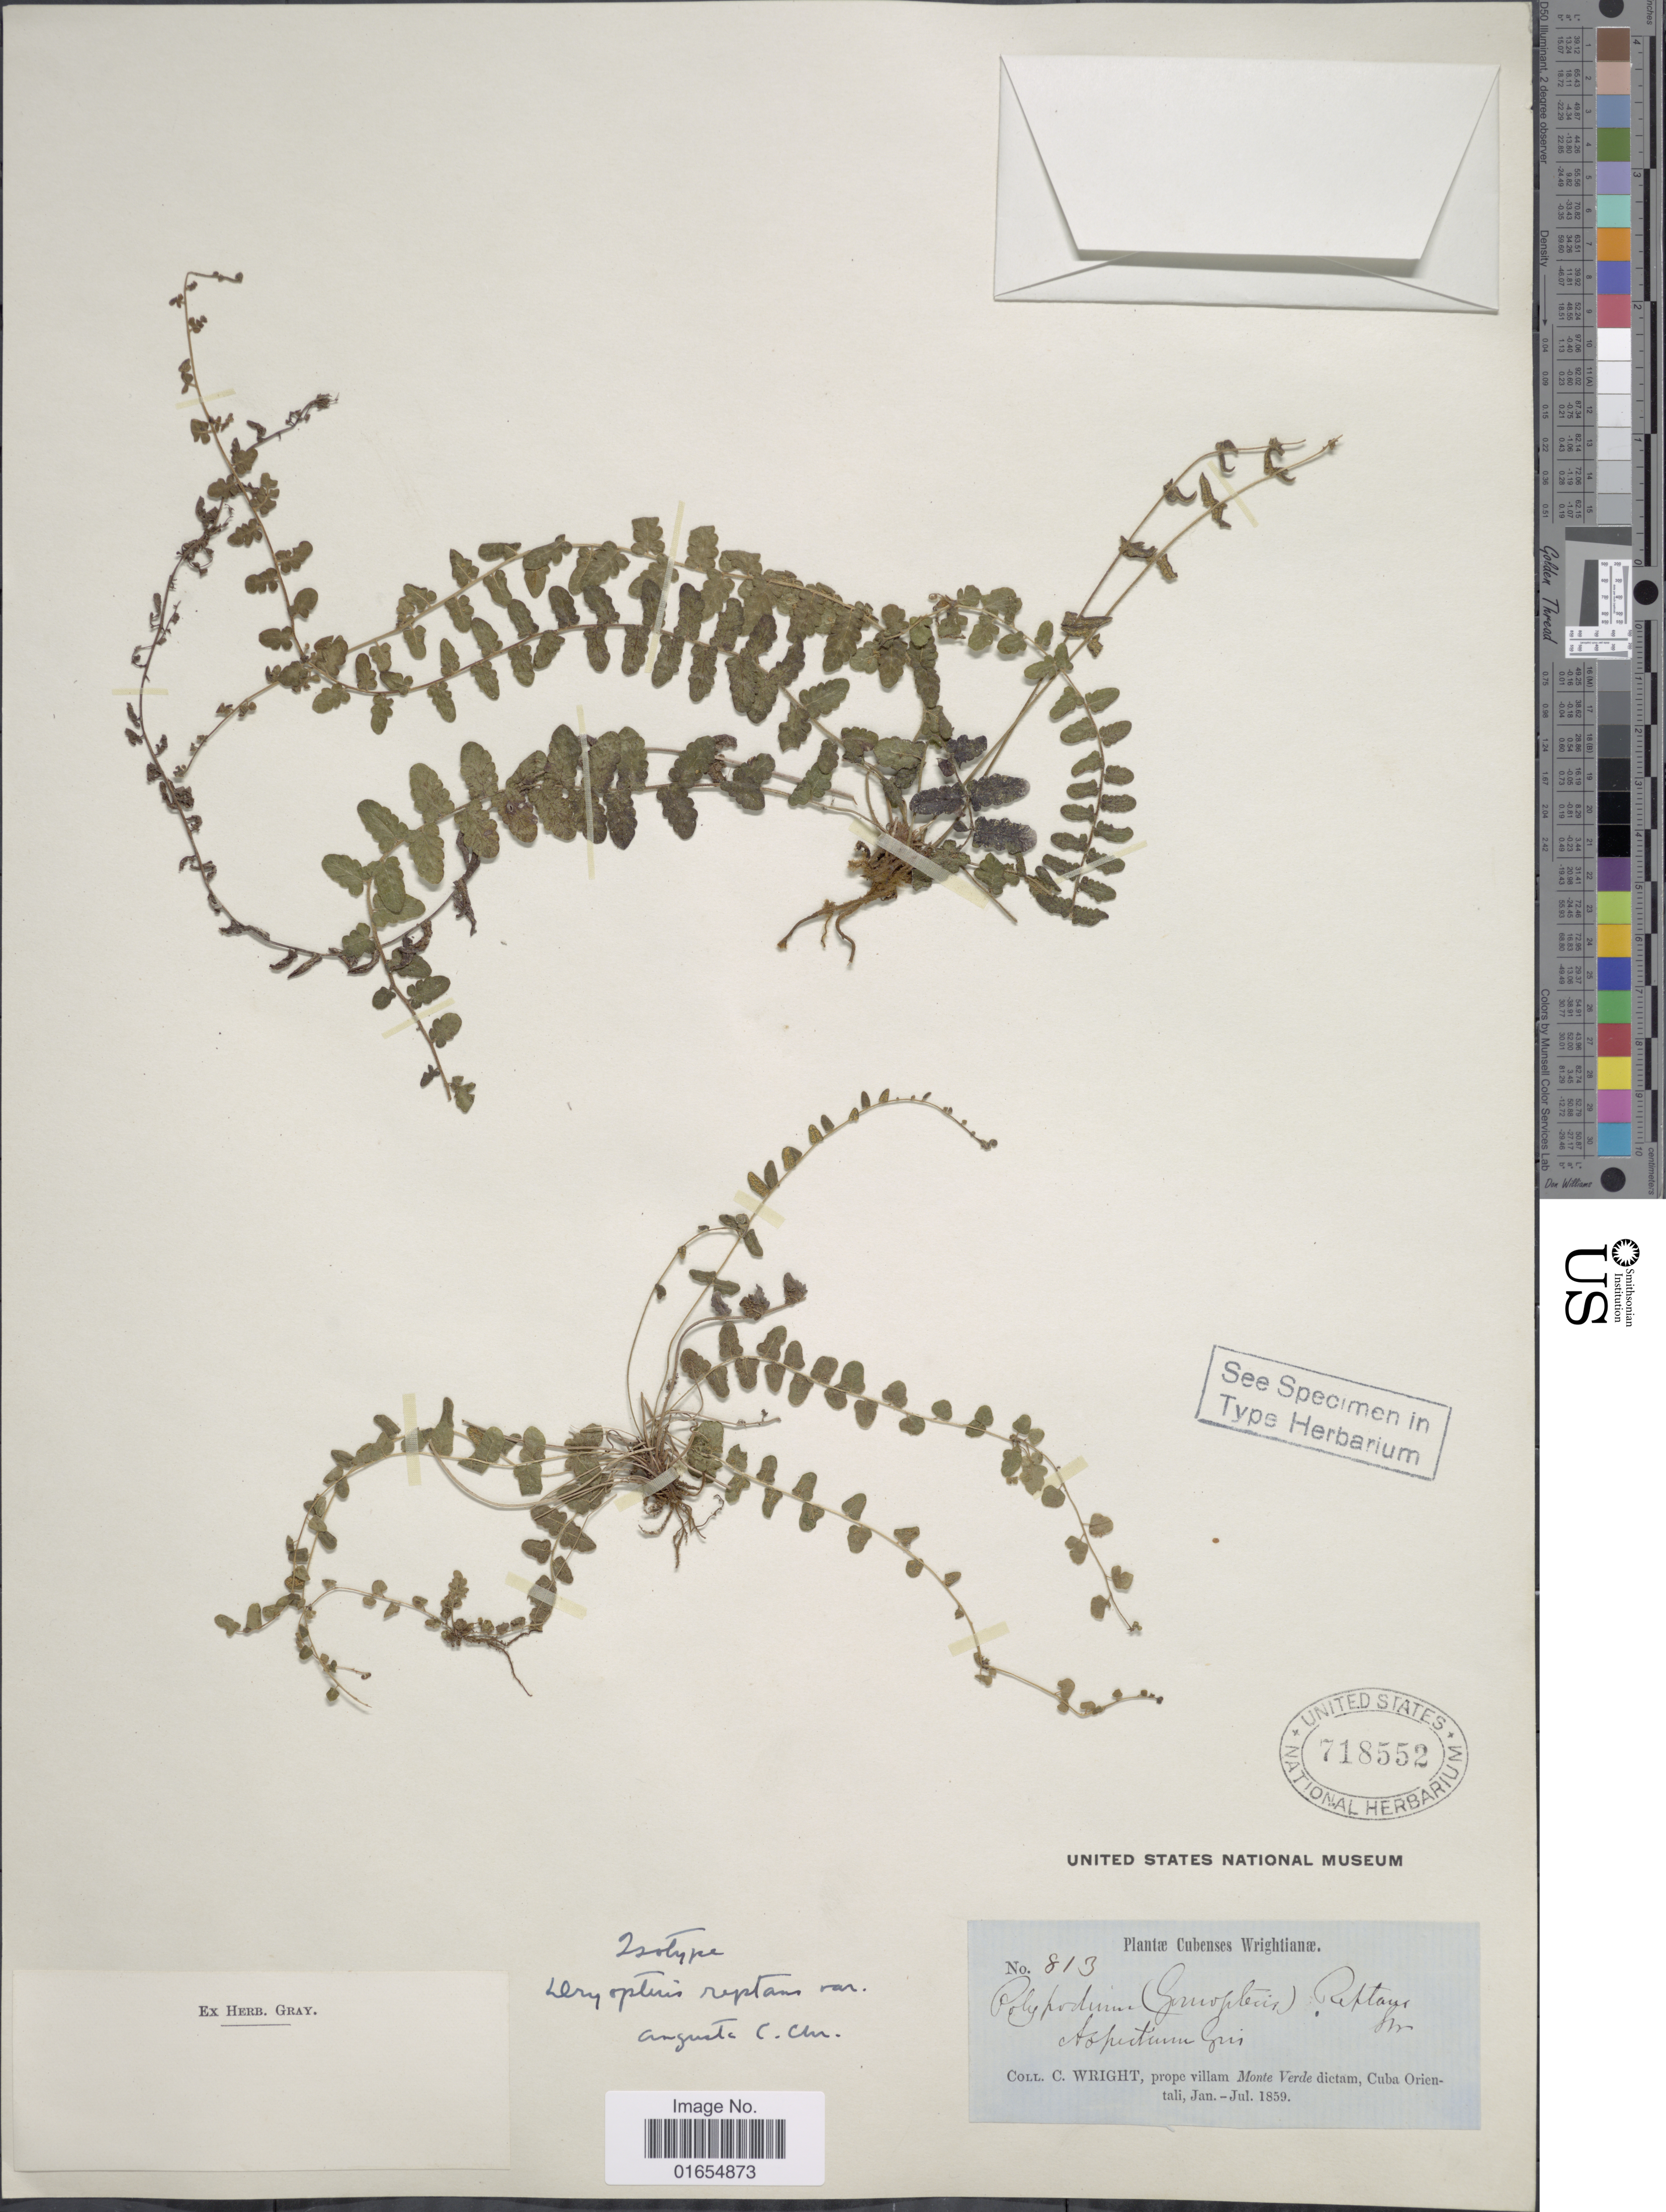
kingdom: Plantae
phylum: Tracheophyta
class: Polypodiopsida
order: Polypodiales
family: Thelypteridaceae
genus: Goniopteris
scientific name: Goniopteris reptans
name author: (J.F. Gmel.) C. Presl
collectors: C. Wright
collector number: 813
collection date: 1859-01/1859-07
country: Cuba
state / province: Oriente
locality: Prope villiam, Monte Verde dictam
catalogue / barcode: US 718552